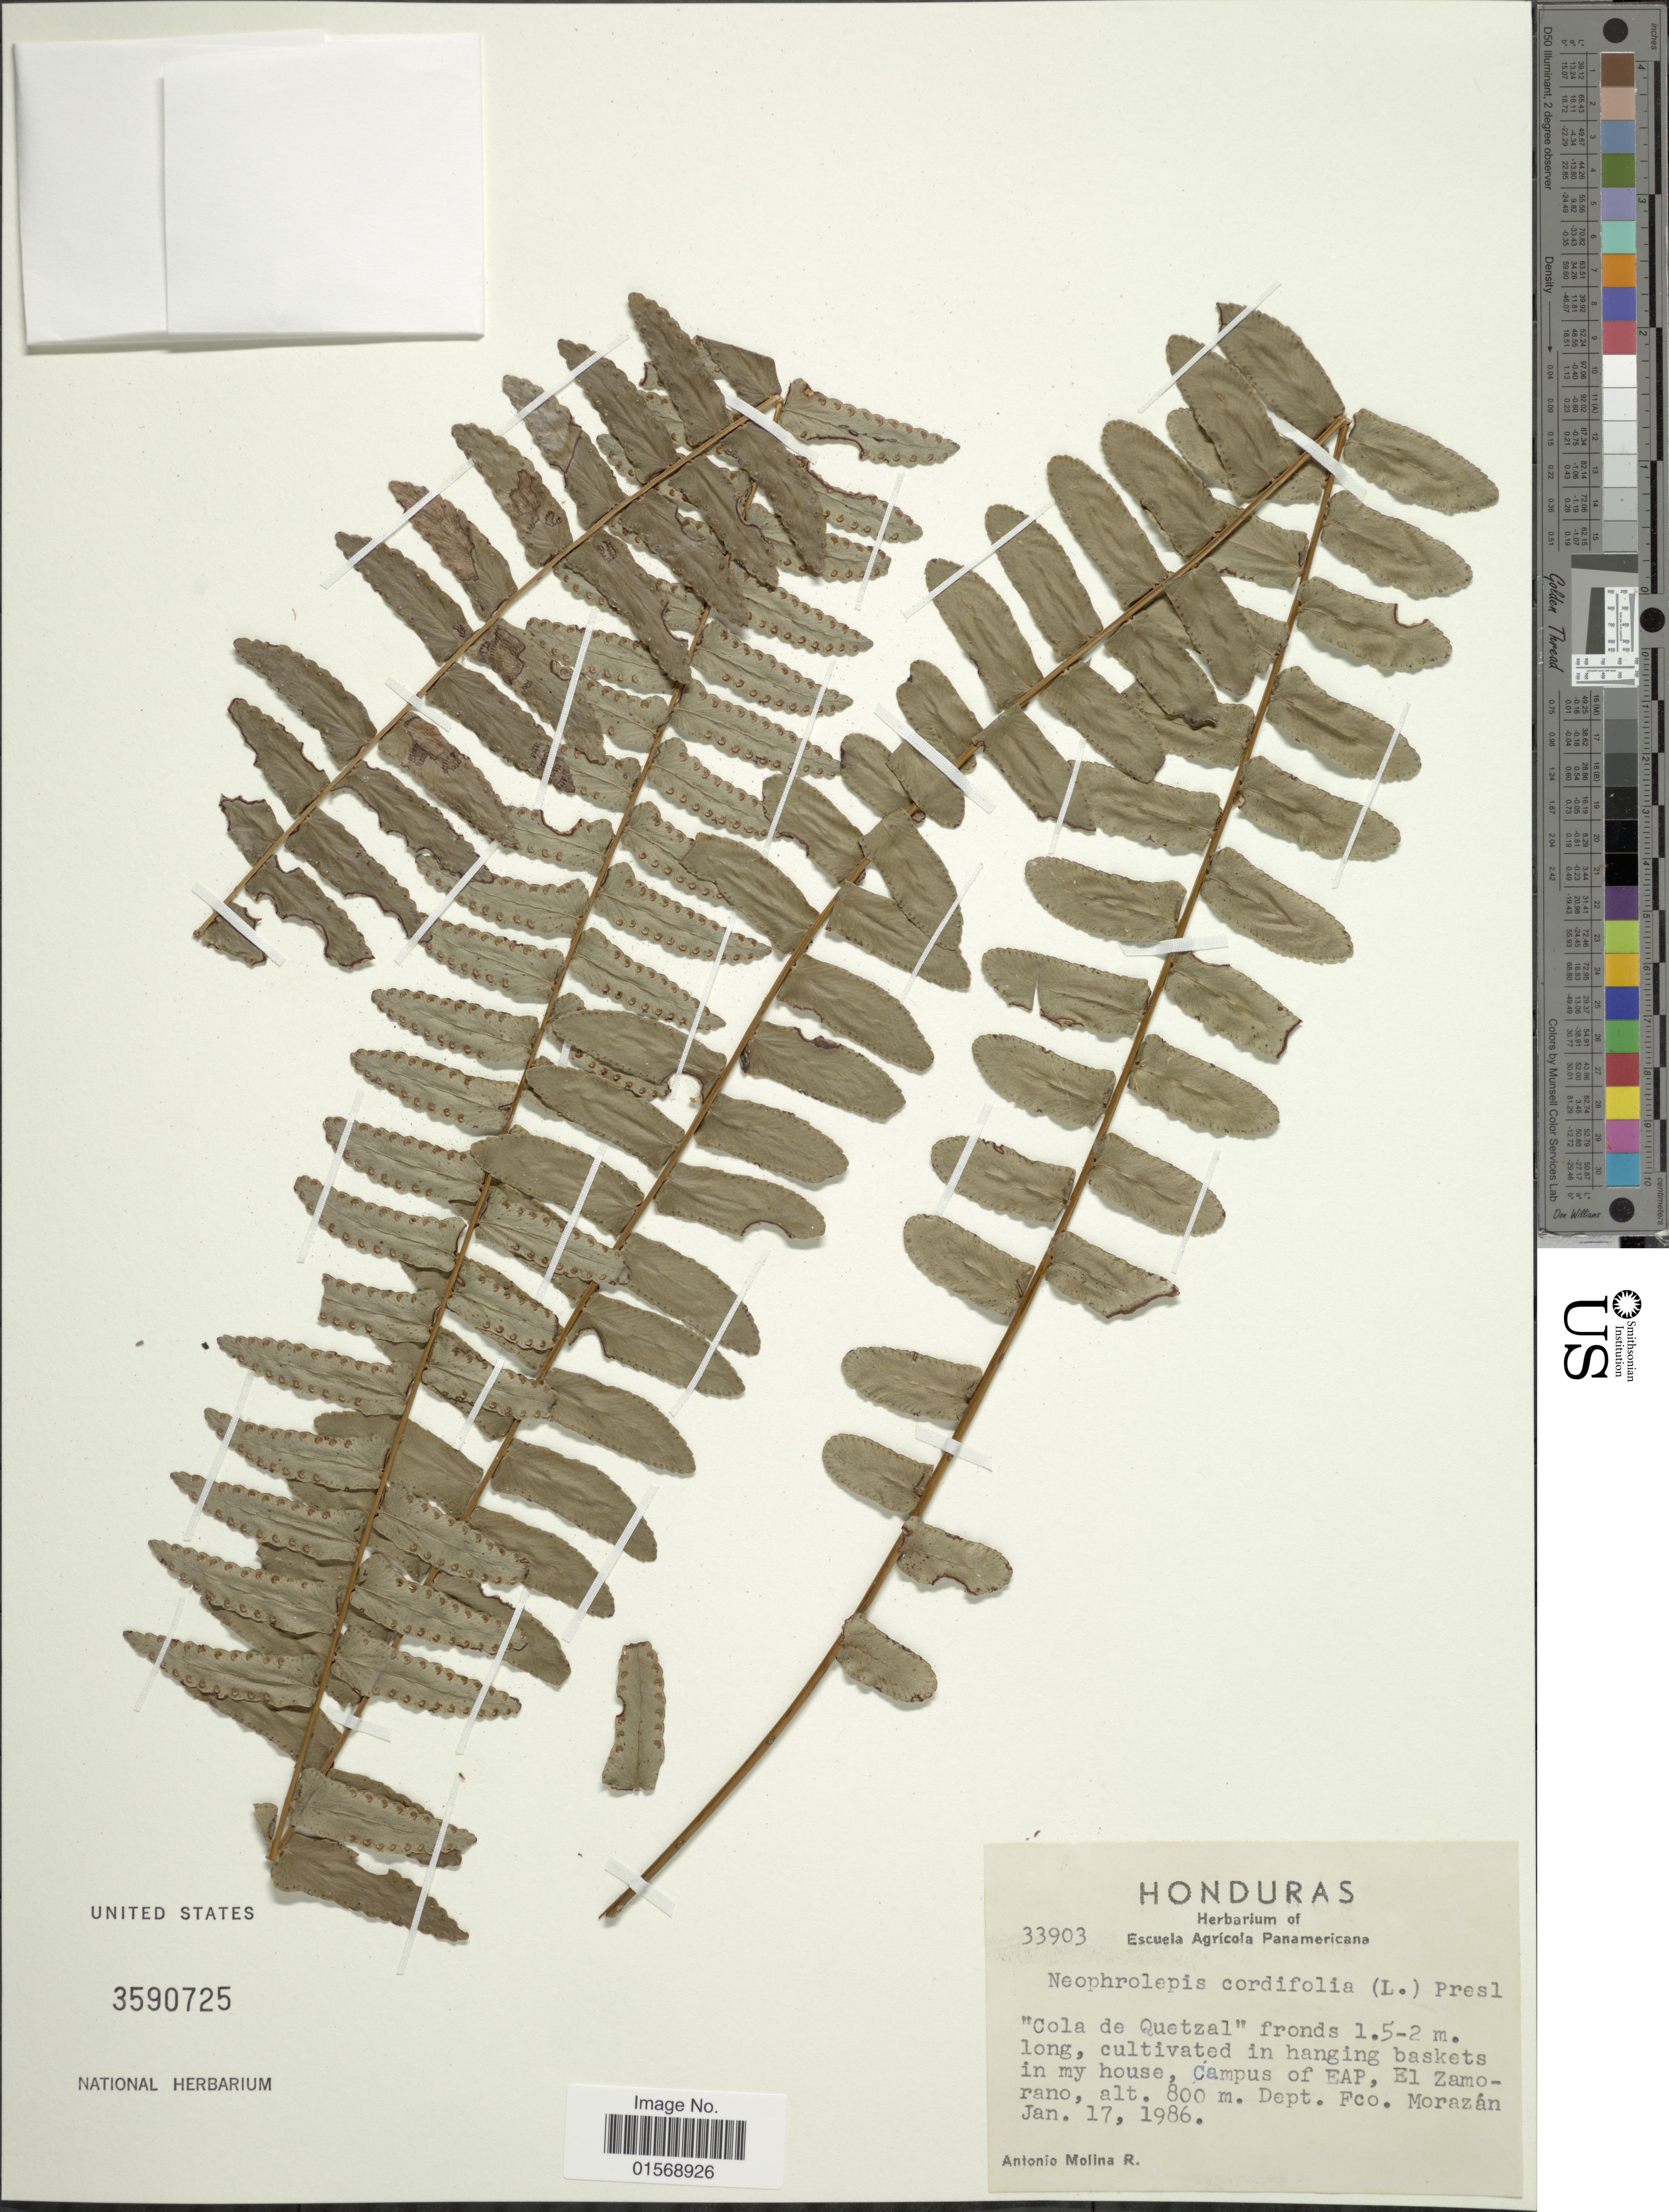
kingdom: Plantae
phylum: Tracheophyta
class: Polypodiopsida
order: Polypodiales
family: Nephrolepidaceae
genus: Nephrolepis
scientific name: Nephrolepis cordifolia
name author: (L.) C. Presl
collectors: A. Molina R.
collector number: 33903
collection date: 1986-01-17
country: Honduras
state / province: Fco. Morazán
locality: Honduras. Campus of EAP, El Zamorano. Dept. Fco. Morazan.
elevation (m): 800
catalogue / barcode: US 3590725